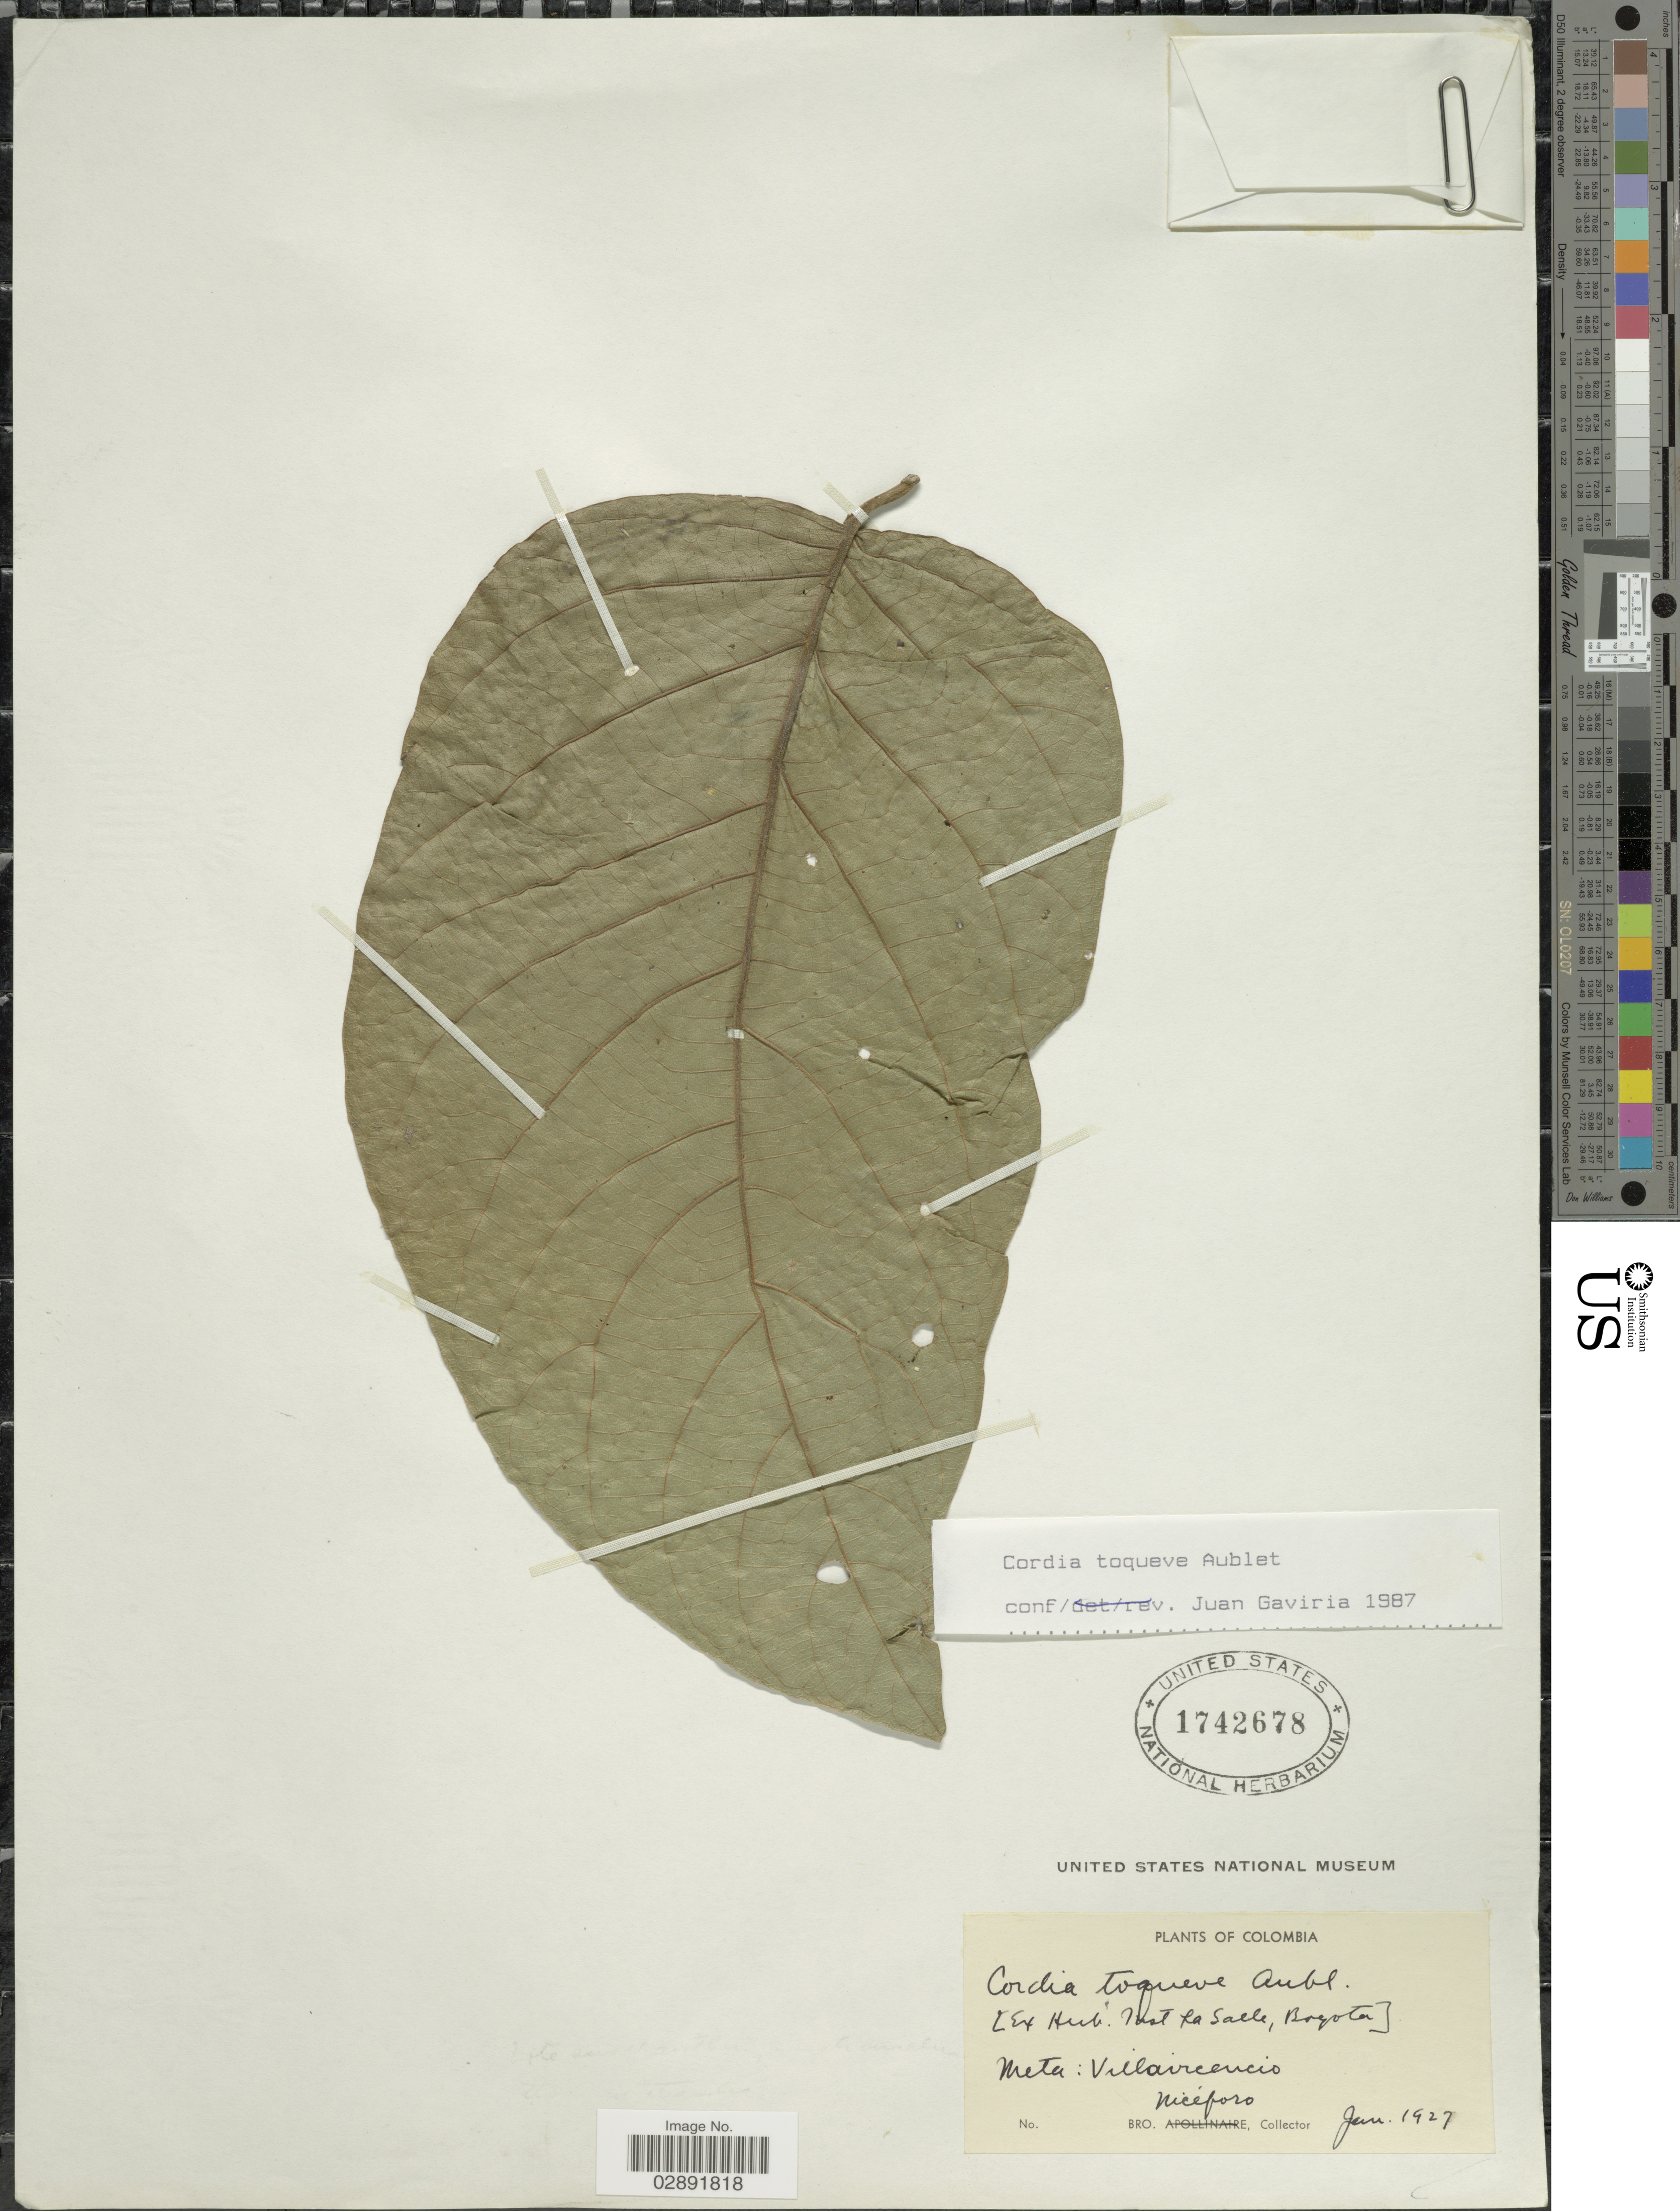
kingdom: Plantae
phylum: Tracheophyta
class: Magnoliopsida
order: Boraginales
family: Cordiaceae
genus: Cordia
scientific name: Cordia toqueve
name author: Aubl.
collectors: M. Niceforo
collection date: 1927-01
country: Colombia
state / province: Meta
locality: Villavicencio.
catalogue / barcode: US 1742678